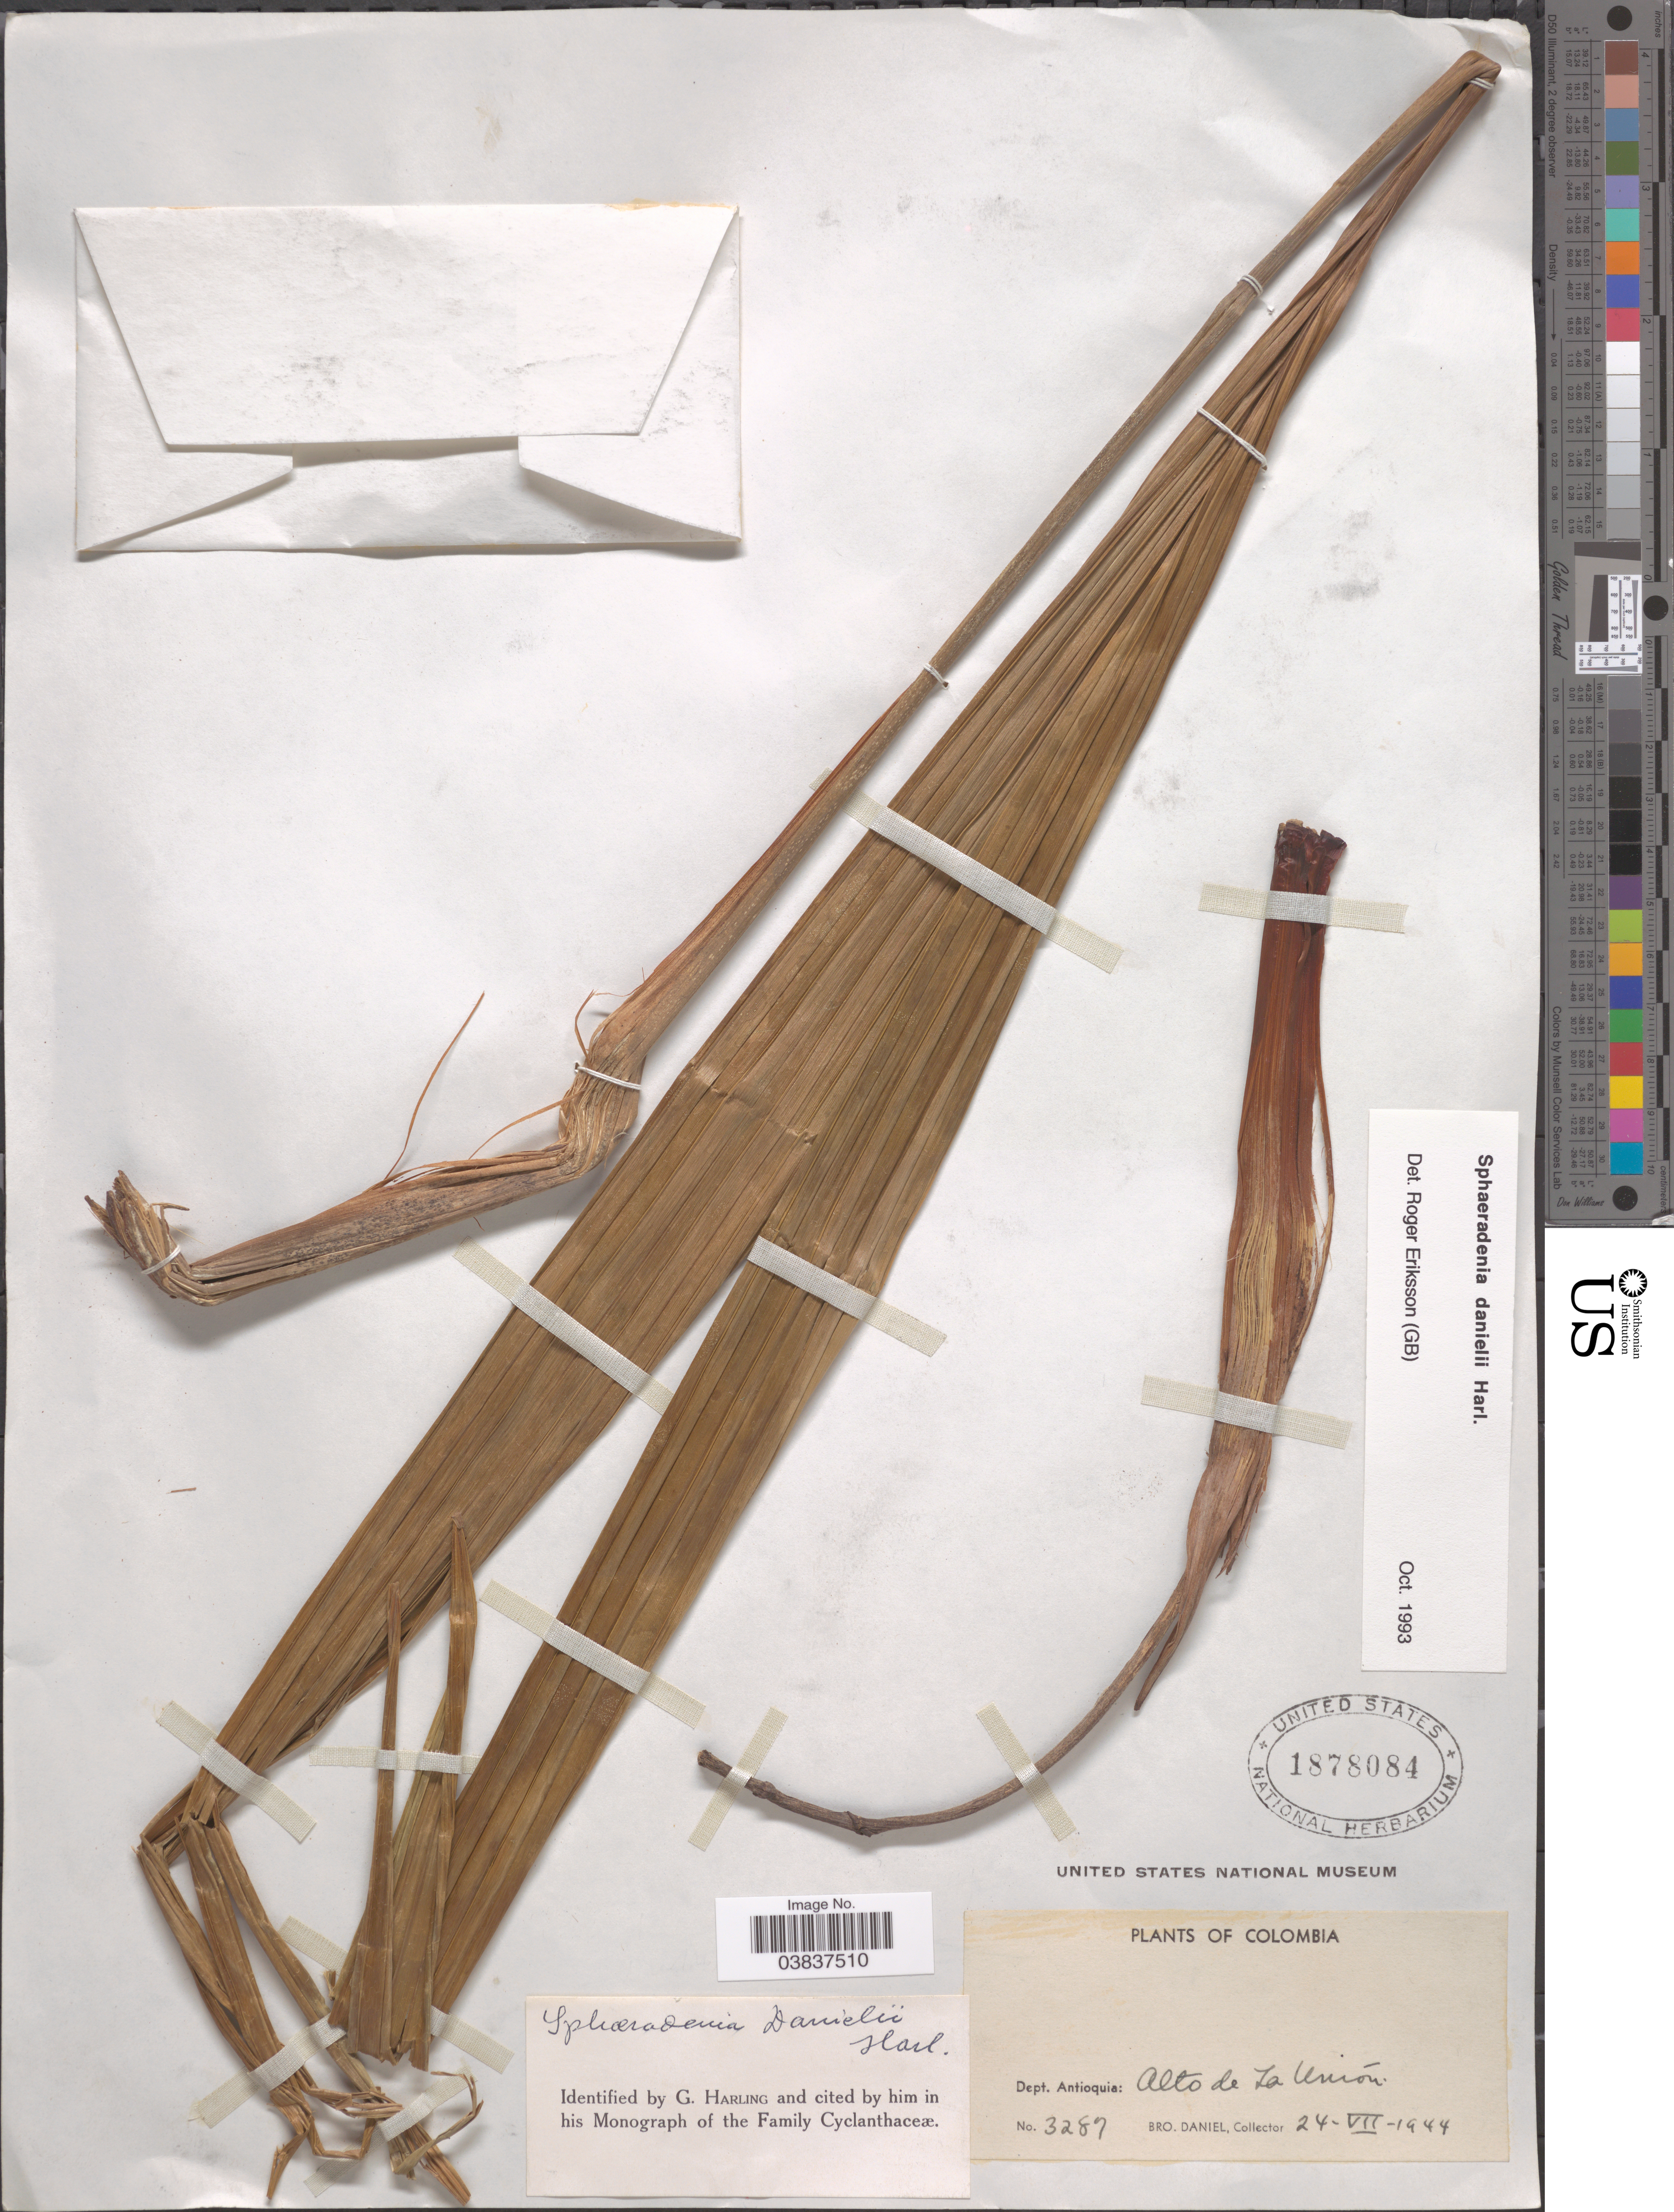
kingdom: Plantae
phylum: Tracheophyta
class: Liliopsida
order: Pandanales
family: Cyclanthaceae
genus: Sphaeradenia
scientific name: Sphaeradenia danielii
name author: Harling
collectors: Bro. Daniel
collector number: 3289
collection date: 1944-07-24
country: Colombia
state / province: Antioquia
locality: Dept. Antioquia: Alto de La Unión.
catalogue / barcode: US 1878084